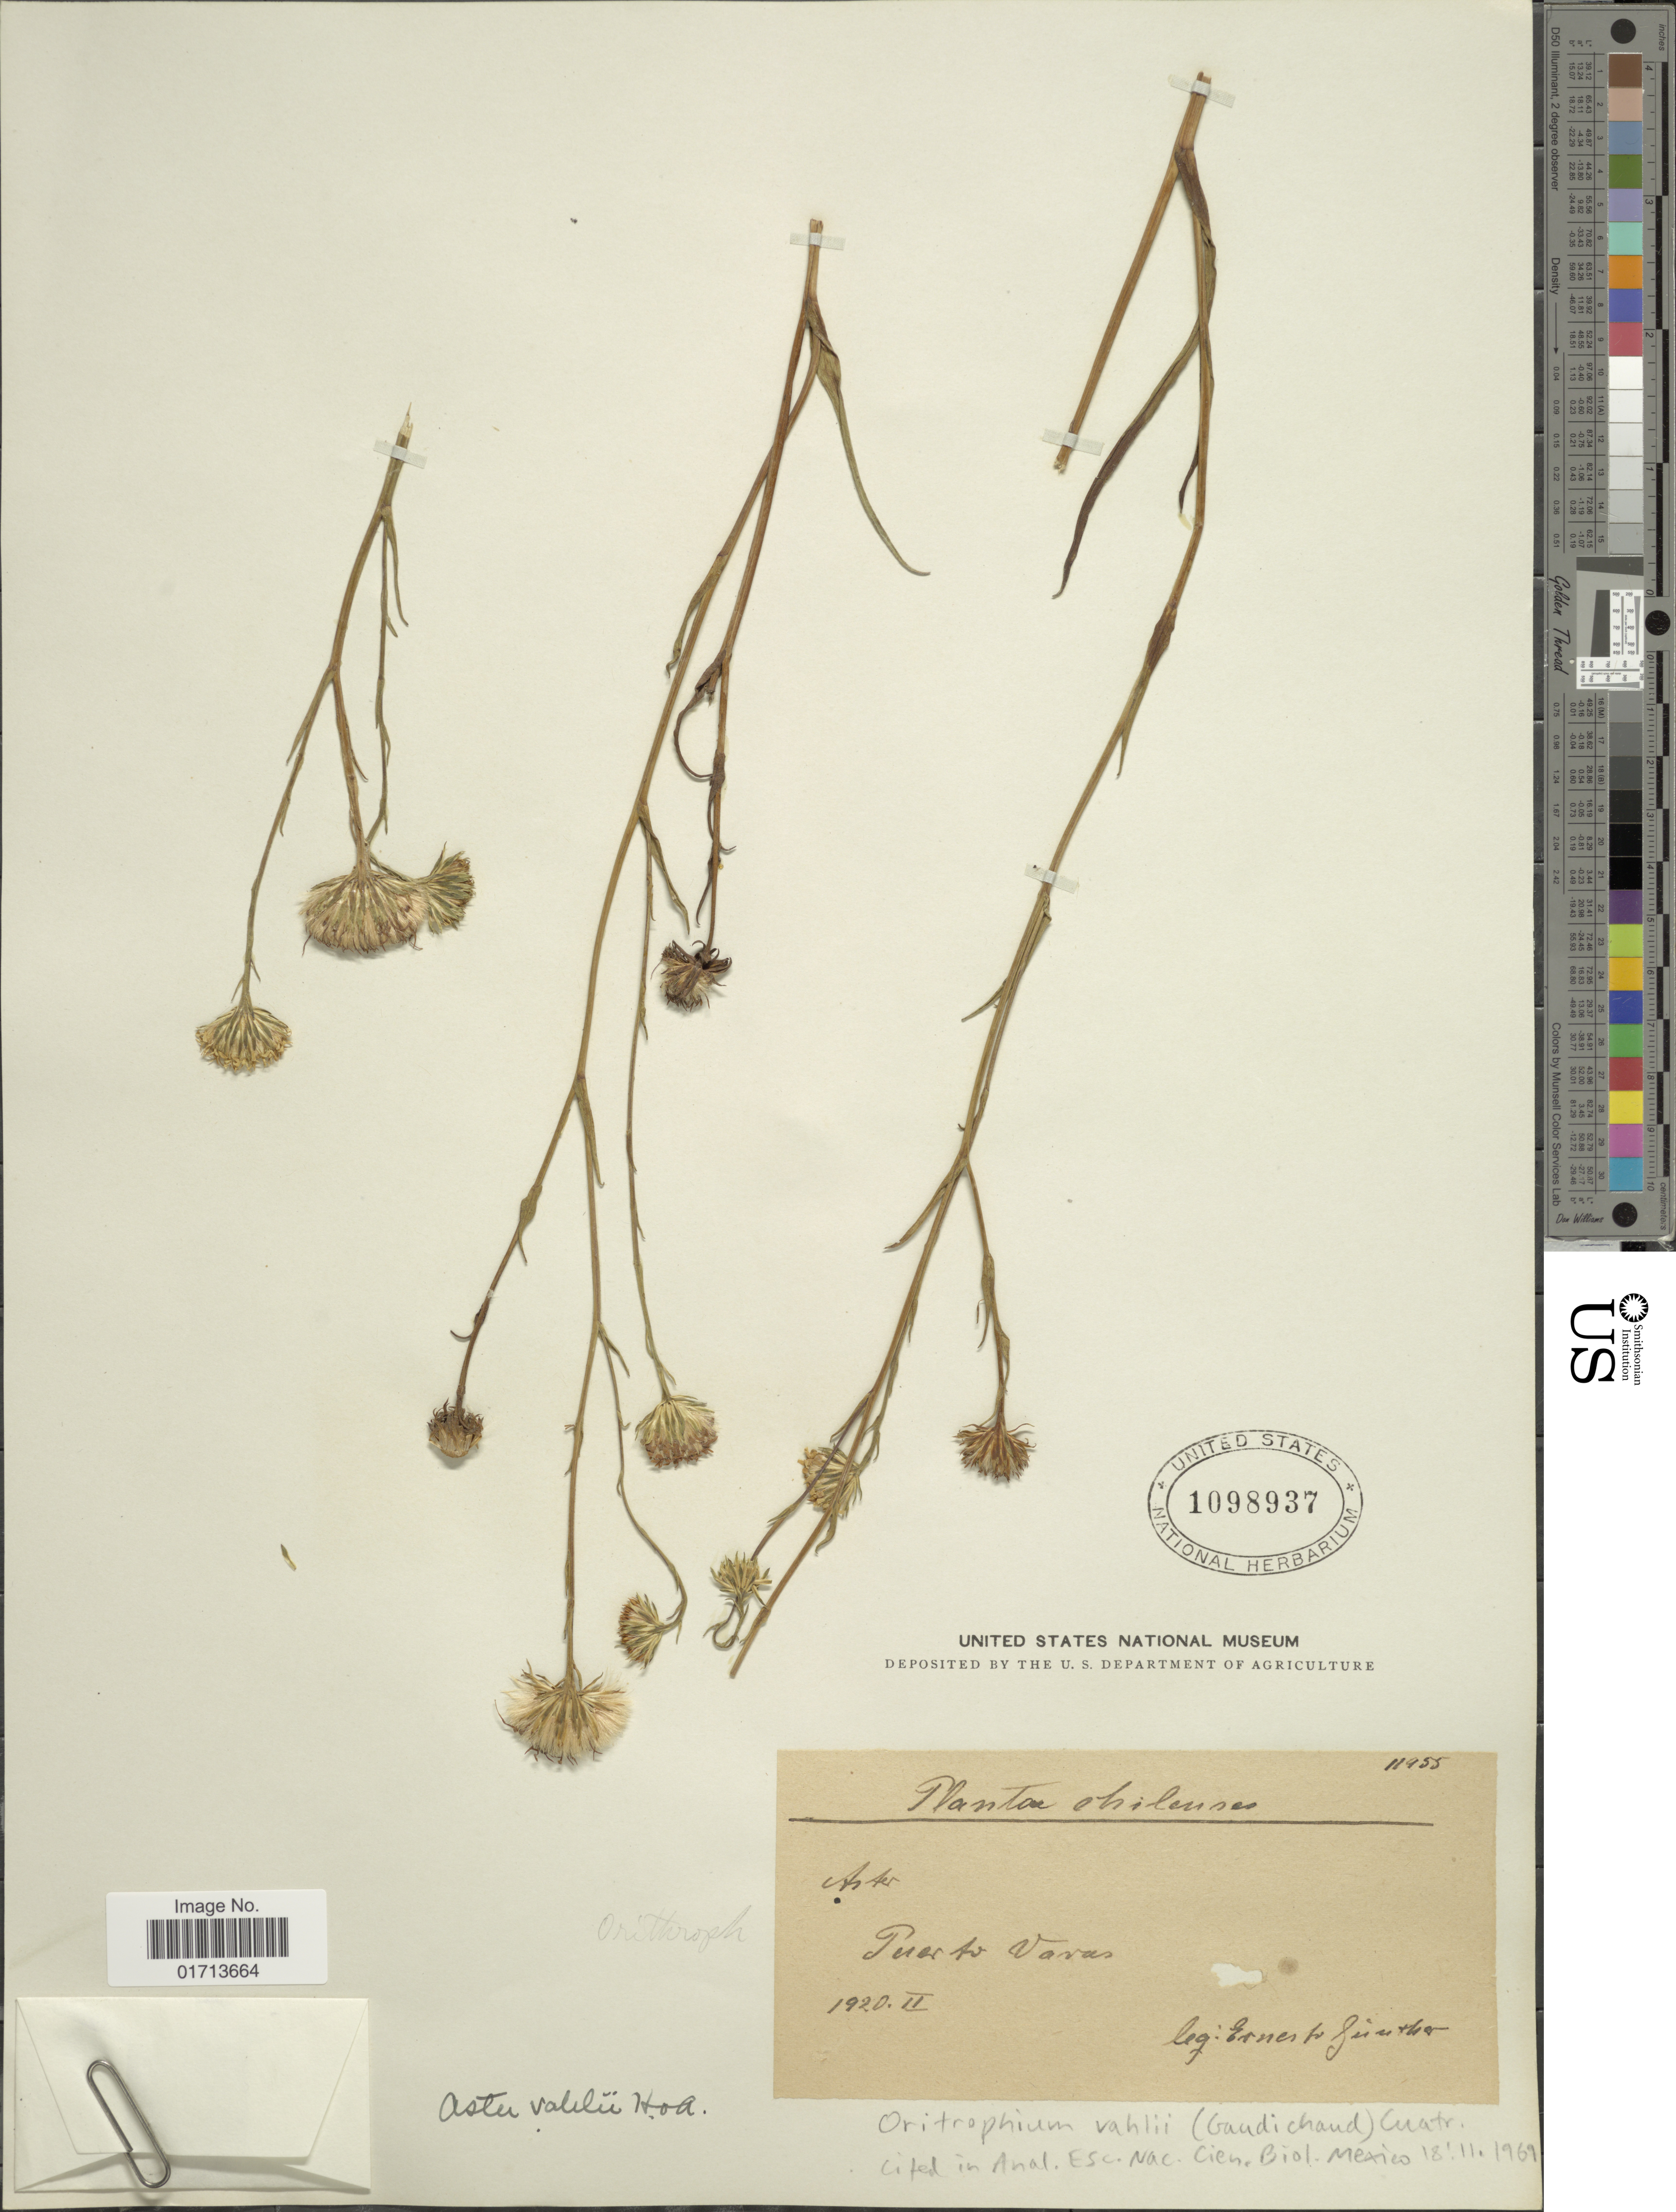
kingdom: Plantae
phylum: Tracheophyta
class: Magnoliopsida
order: Asterales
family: Asteraceae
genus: Oritrophium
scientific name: Oritrophium vahlii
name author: (Gaudich.) Cuatrec.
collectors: E. Gunther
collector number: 11955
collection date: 1920-02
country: Chile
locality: Puerto Vavas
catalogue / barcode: US 1098937